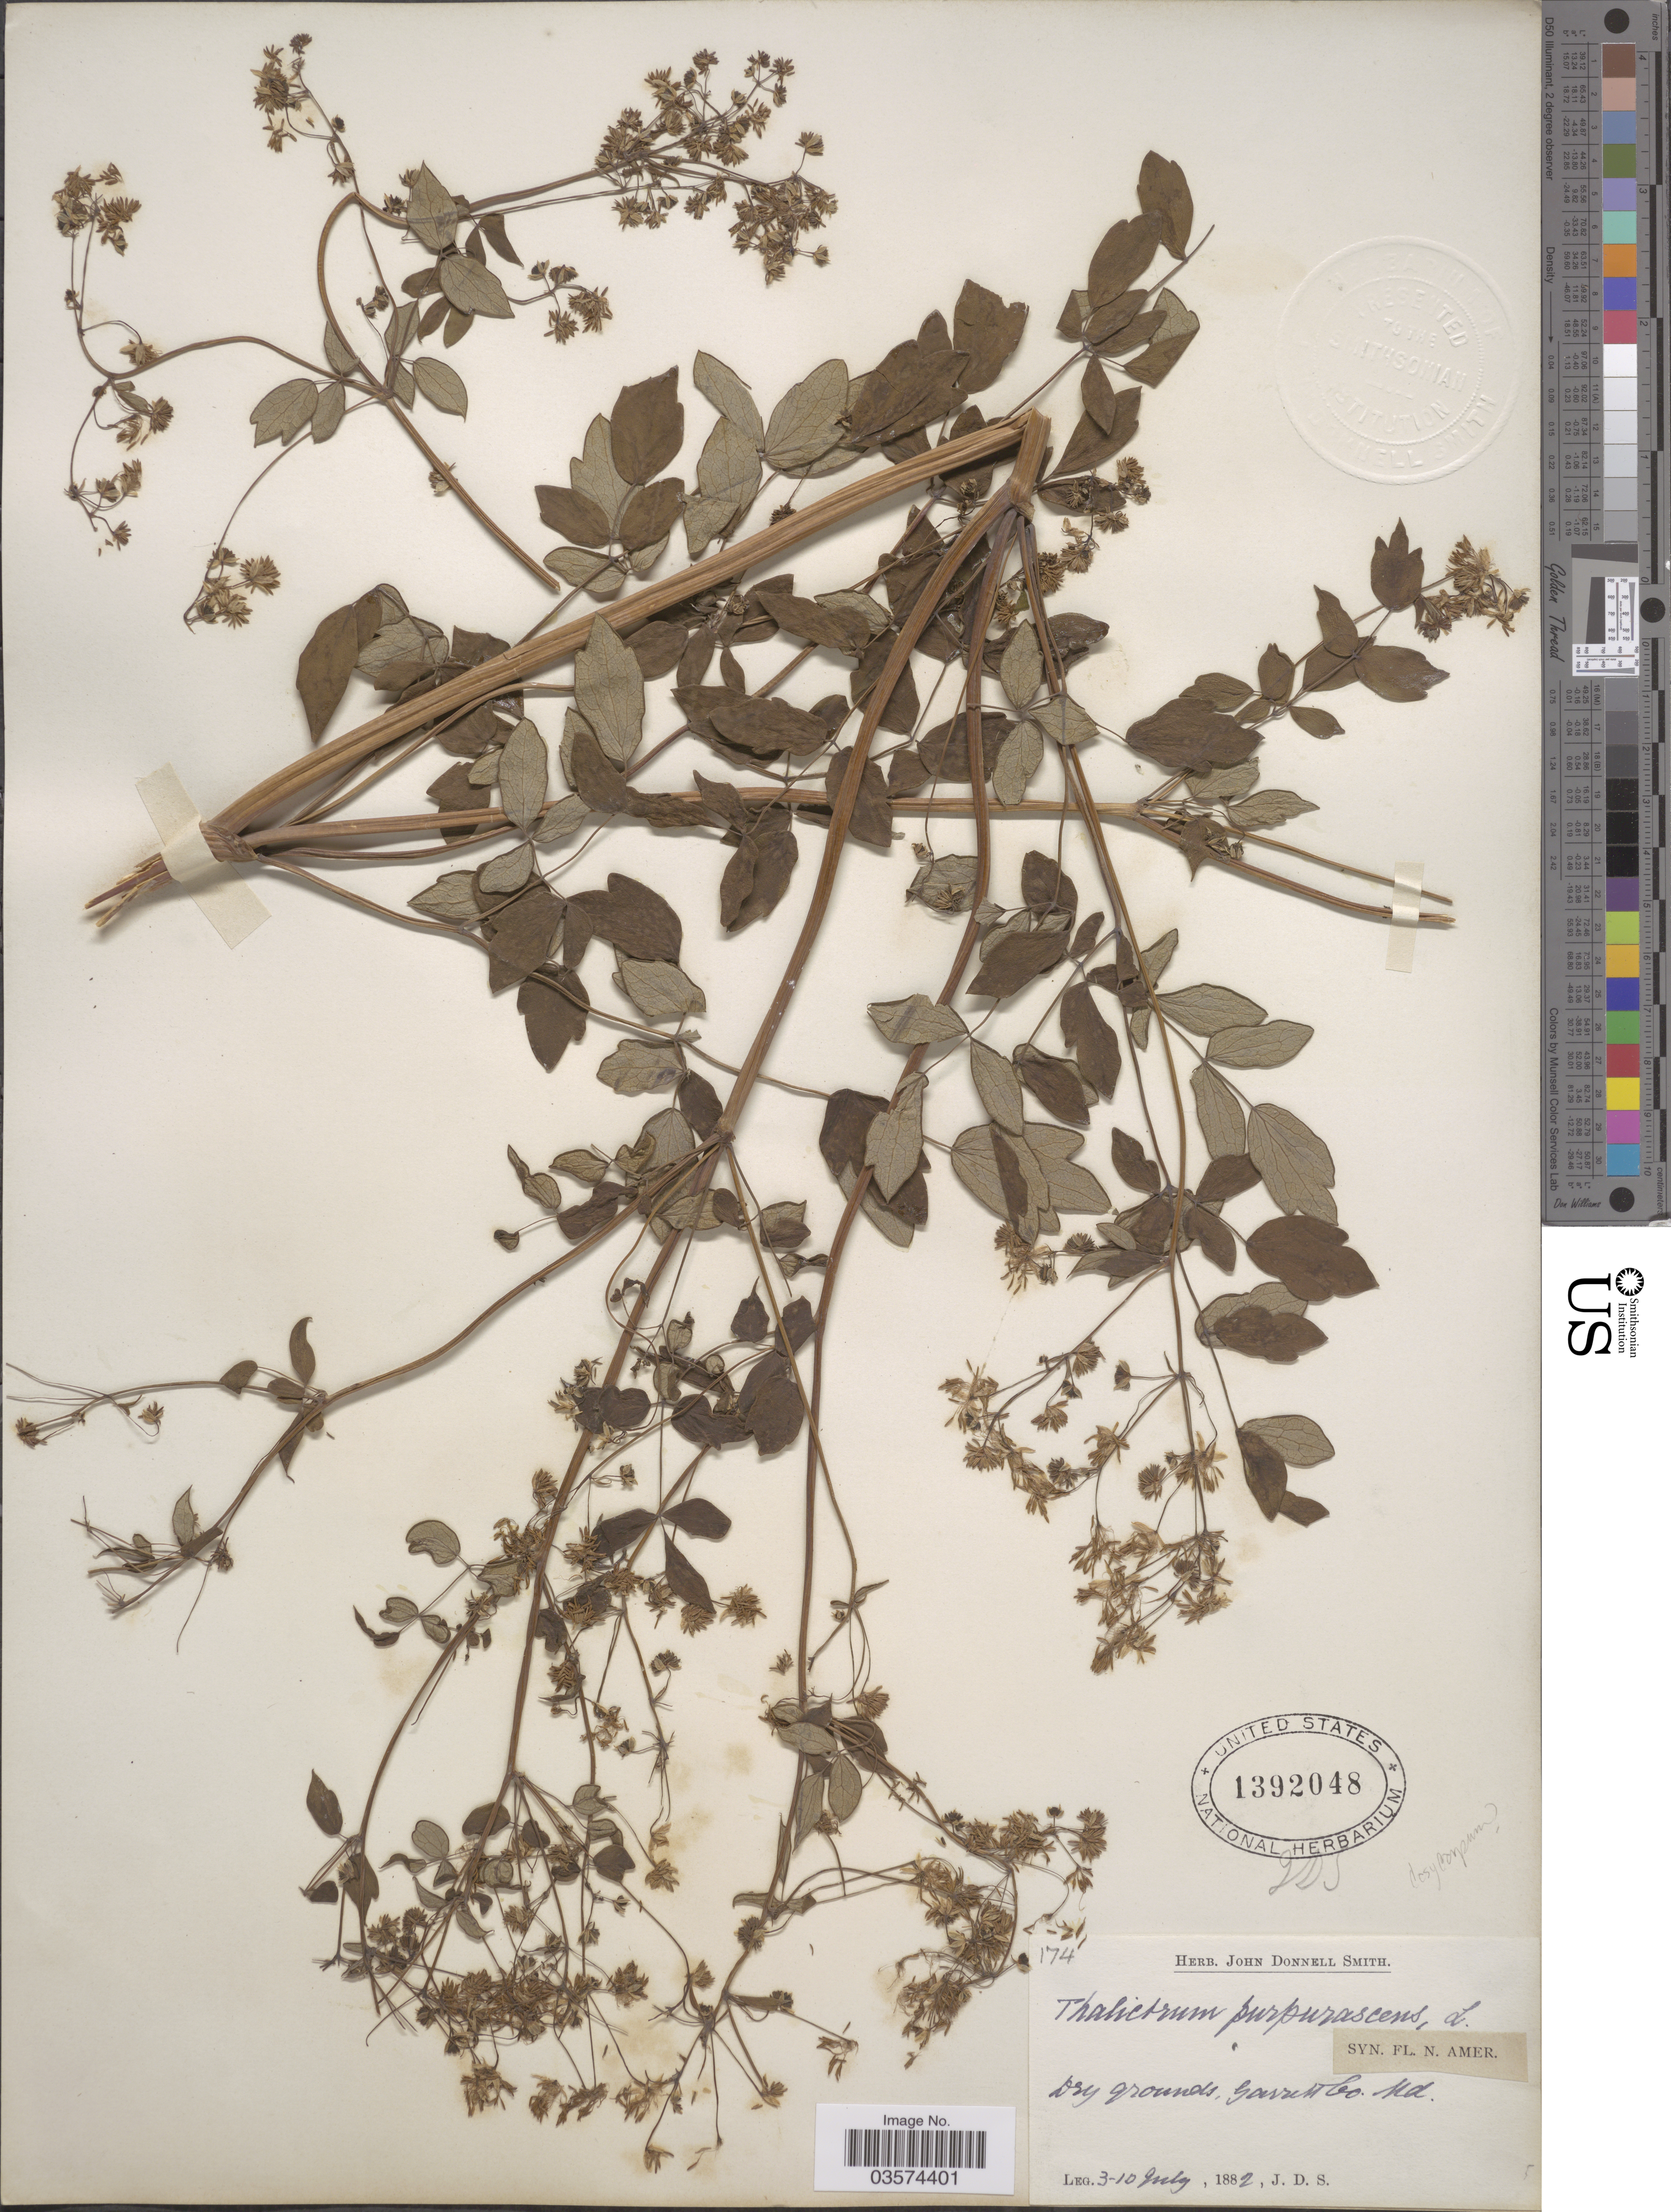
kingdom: Plantae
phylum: Tracheophyta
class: Magnoliopsida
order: Ranunculales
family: Ranunculaceae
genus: Thalictrum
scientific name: Thalictrum amphibolum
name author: Greene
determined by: Strong, Mark T., (BOT), Smithsonian Institution - National Museum of Natural History (UNITED STATES)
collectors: J. Donnell Smith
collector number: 5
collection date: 1882-07-03/1882-07-10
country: United States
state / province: Maryland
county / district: Garrett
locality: Dry grounds, Garrett Co.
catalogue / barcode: US 1392048